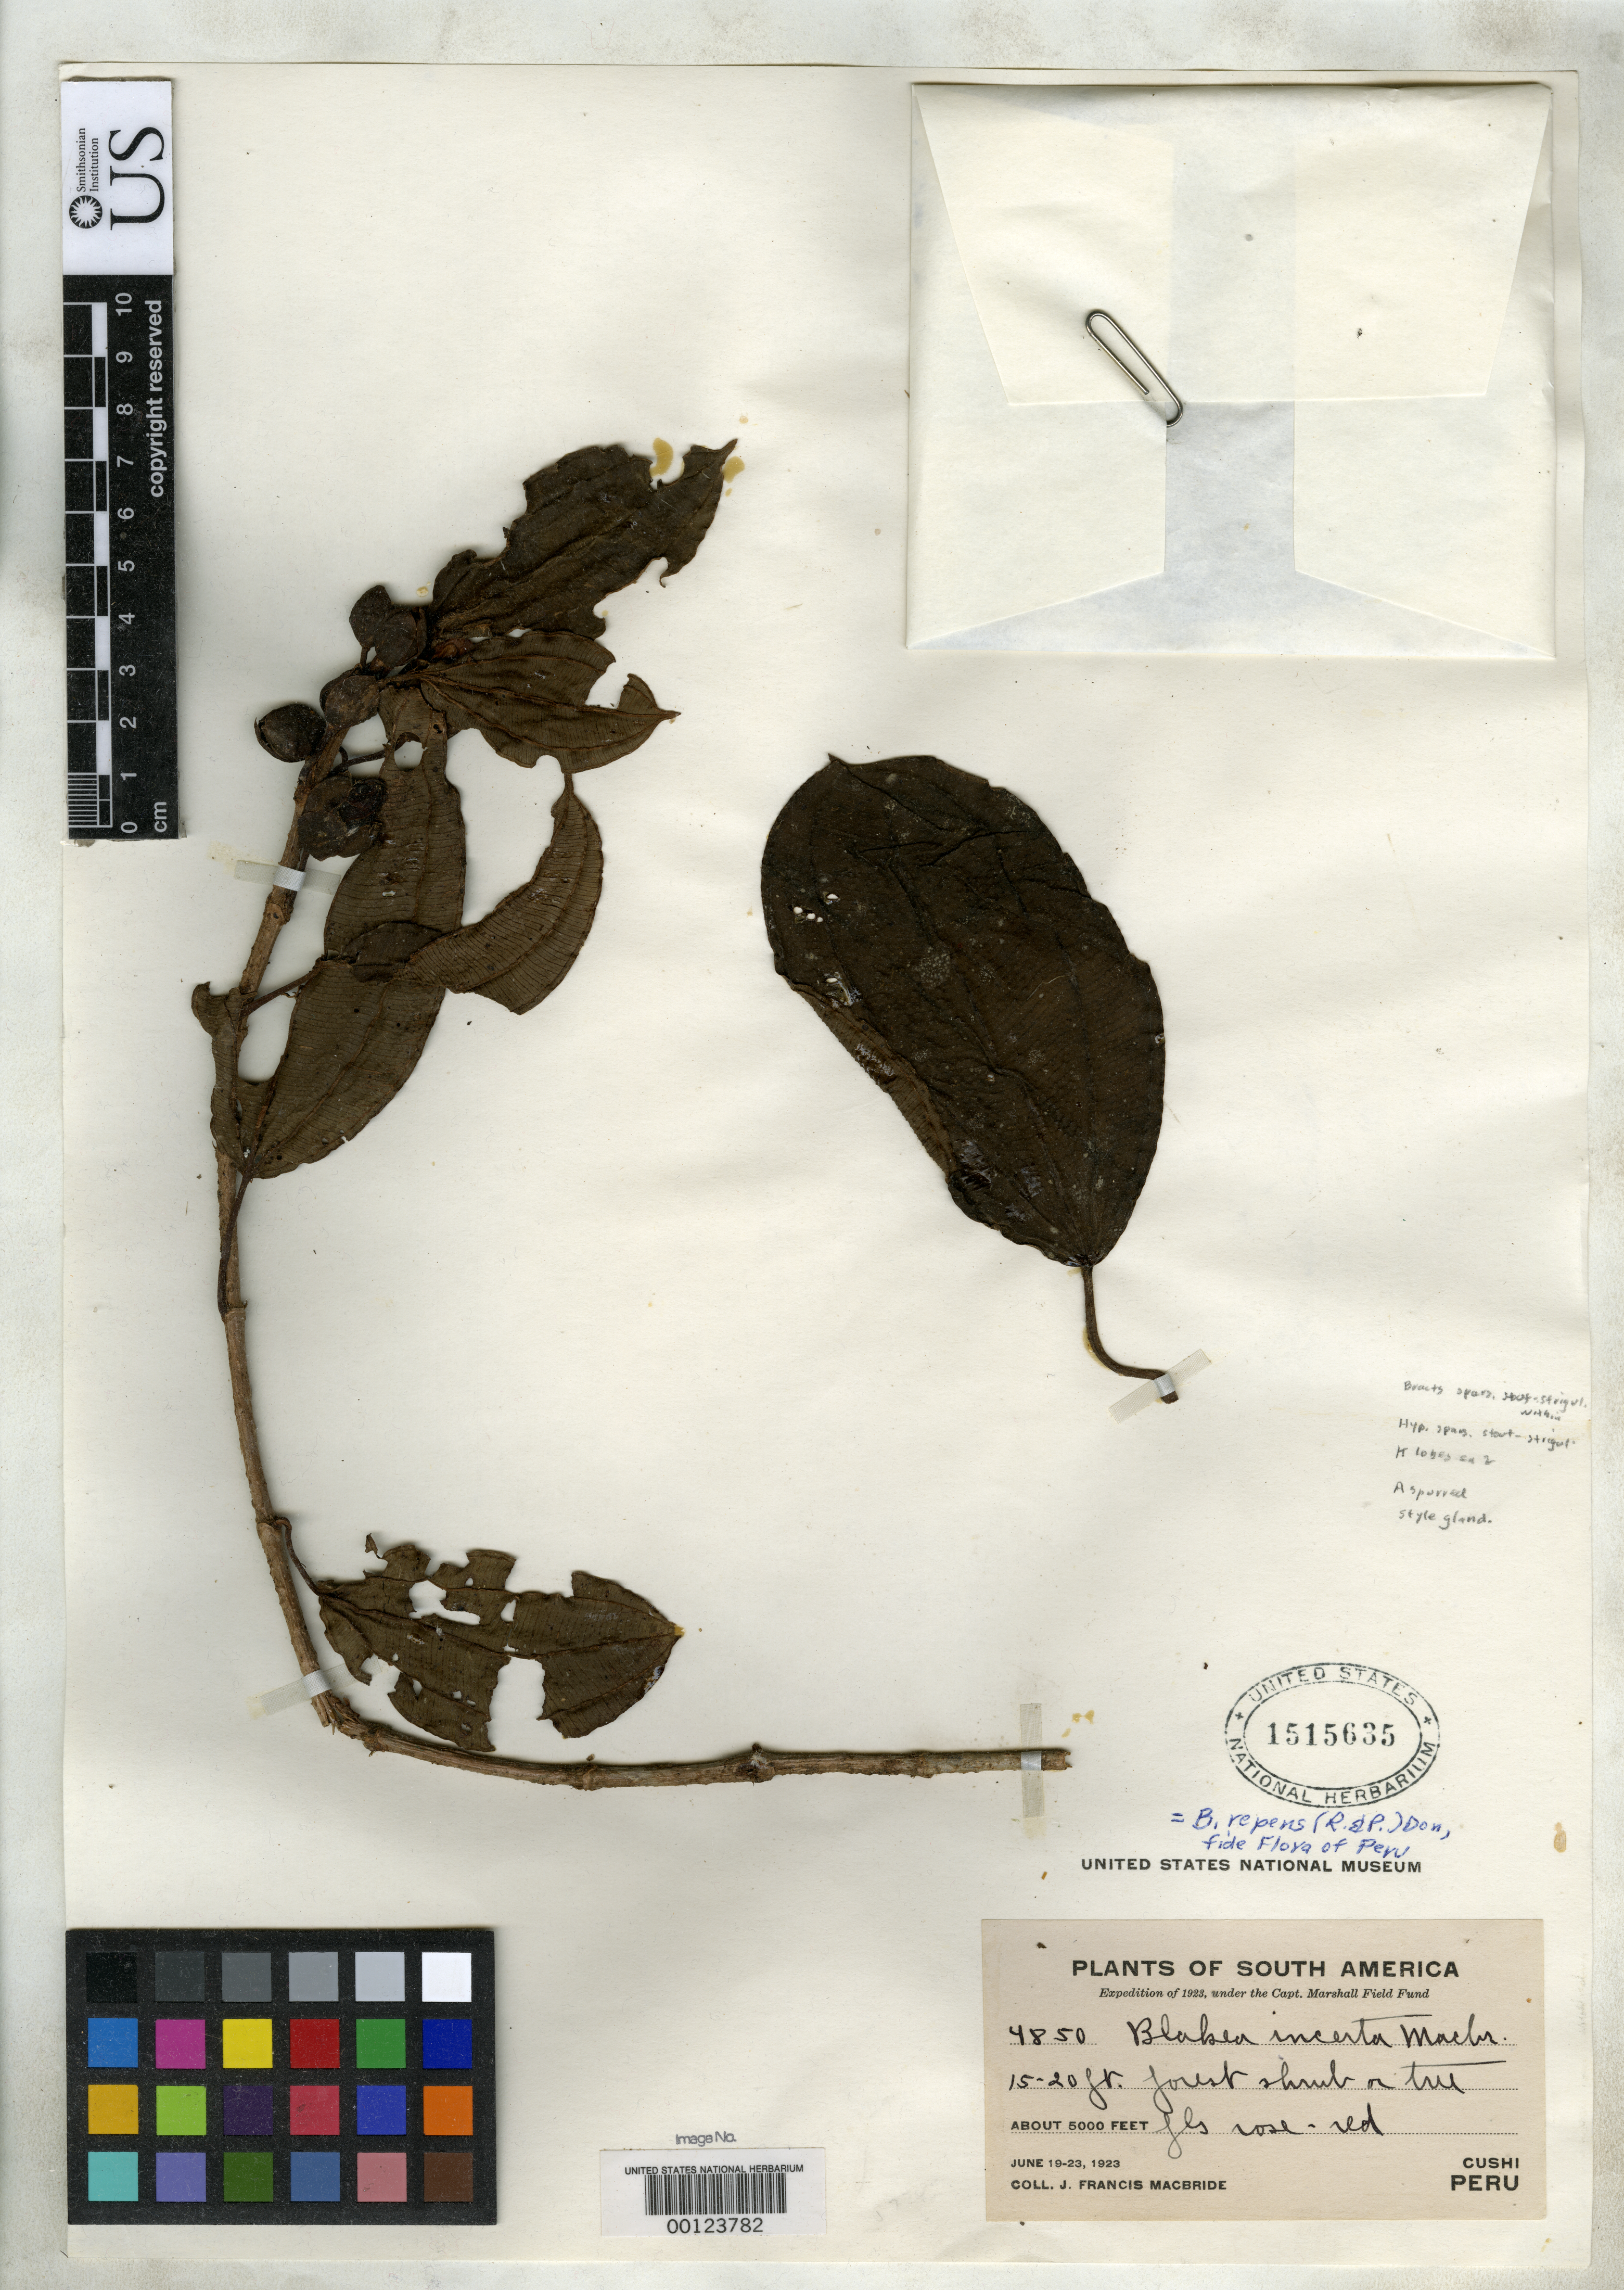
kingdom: Plantae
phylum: Tracheophyta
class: Magnoliopsida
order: Myrtales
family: Melastomataceae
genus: Blakea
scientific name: Blakea incerta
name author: J.F. Macbr.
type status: Isotype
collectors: J. F. Macbride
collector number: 4850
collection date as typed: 19 Jun 1923 to 23 Jun 1923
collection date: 1923-06-19/1923-06-23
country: Peru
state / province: Huánuco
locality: Cushi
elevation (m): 1524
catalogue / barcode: US 1515635